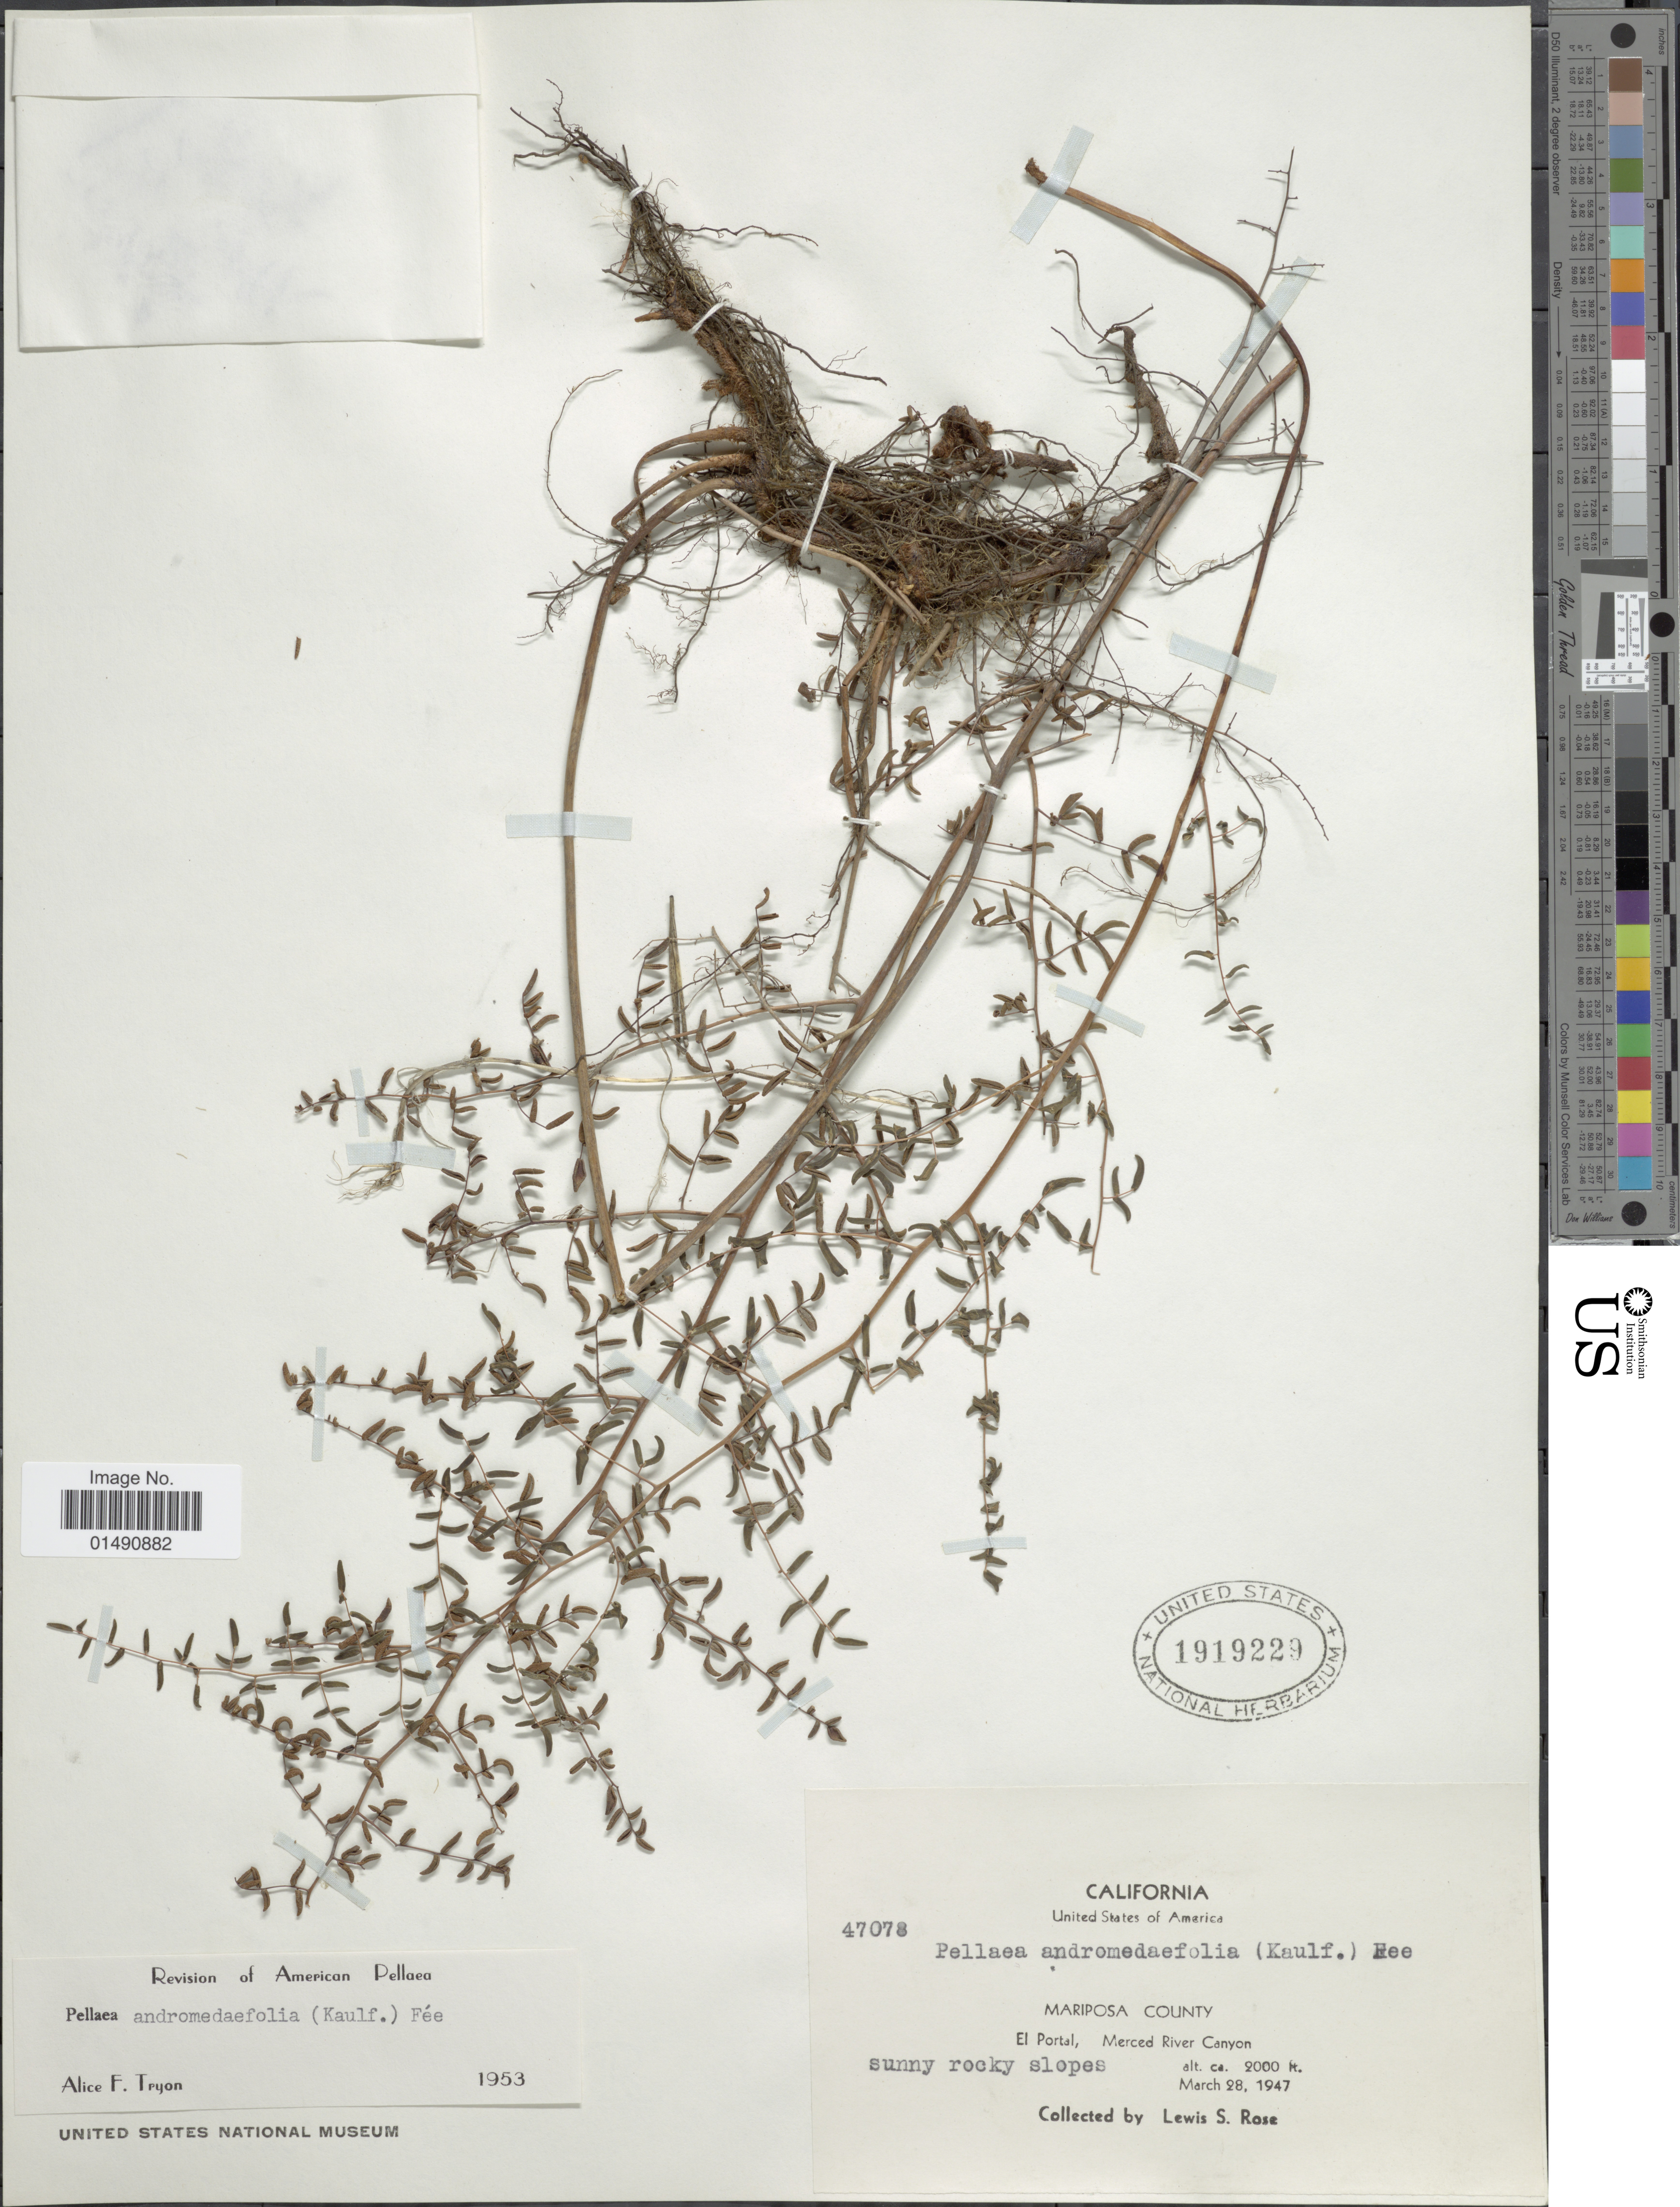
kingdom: Plantae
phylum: Tracheophyta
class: Polypodiopsida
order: Polypodiales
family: Pteridaceae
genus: Pellaea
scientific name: Pellaea andromedifolia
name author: (Kaulf.) Fée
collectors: L. S. Rose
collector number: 47078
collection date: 1947-03-28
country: United States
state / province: California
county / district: Mariposa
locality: Mariposa County, El Portal, Merced River Canyon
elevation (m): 610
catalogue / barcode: US 1919229